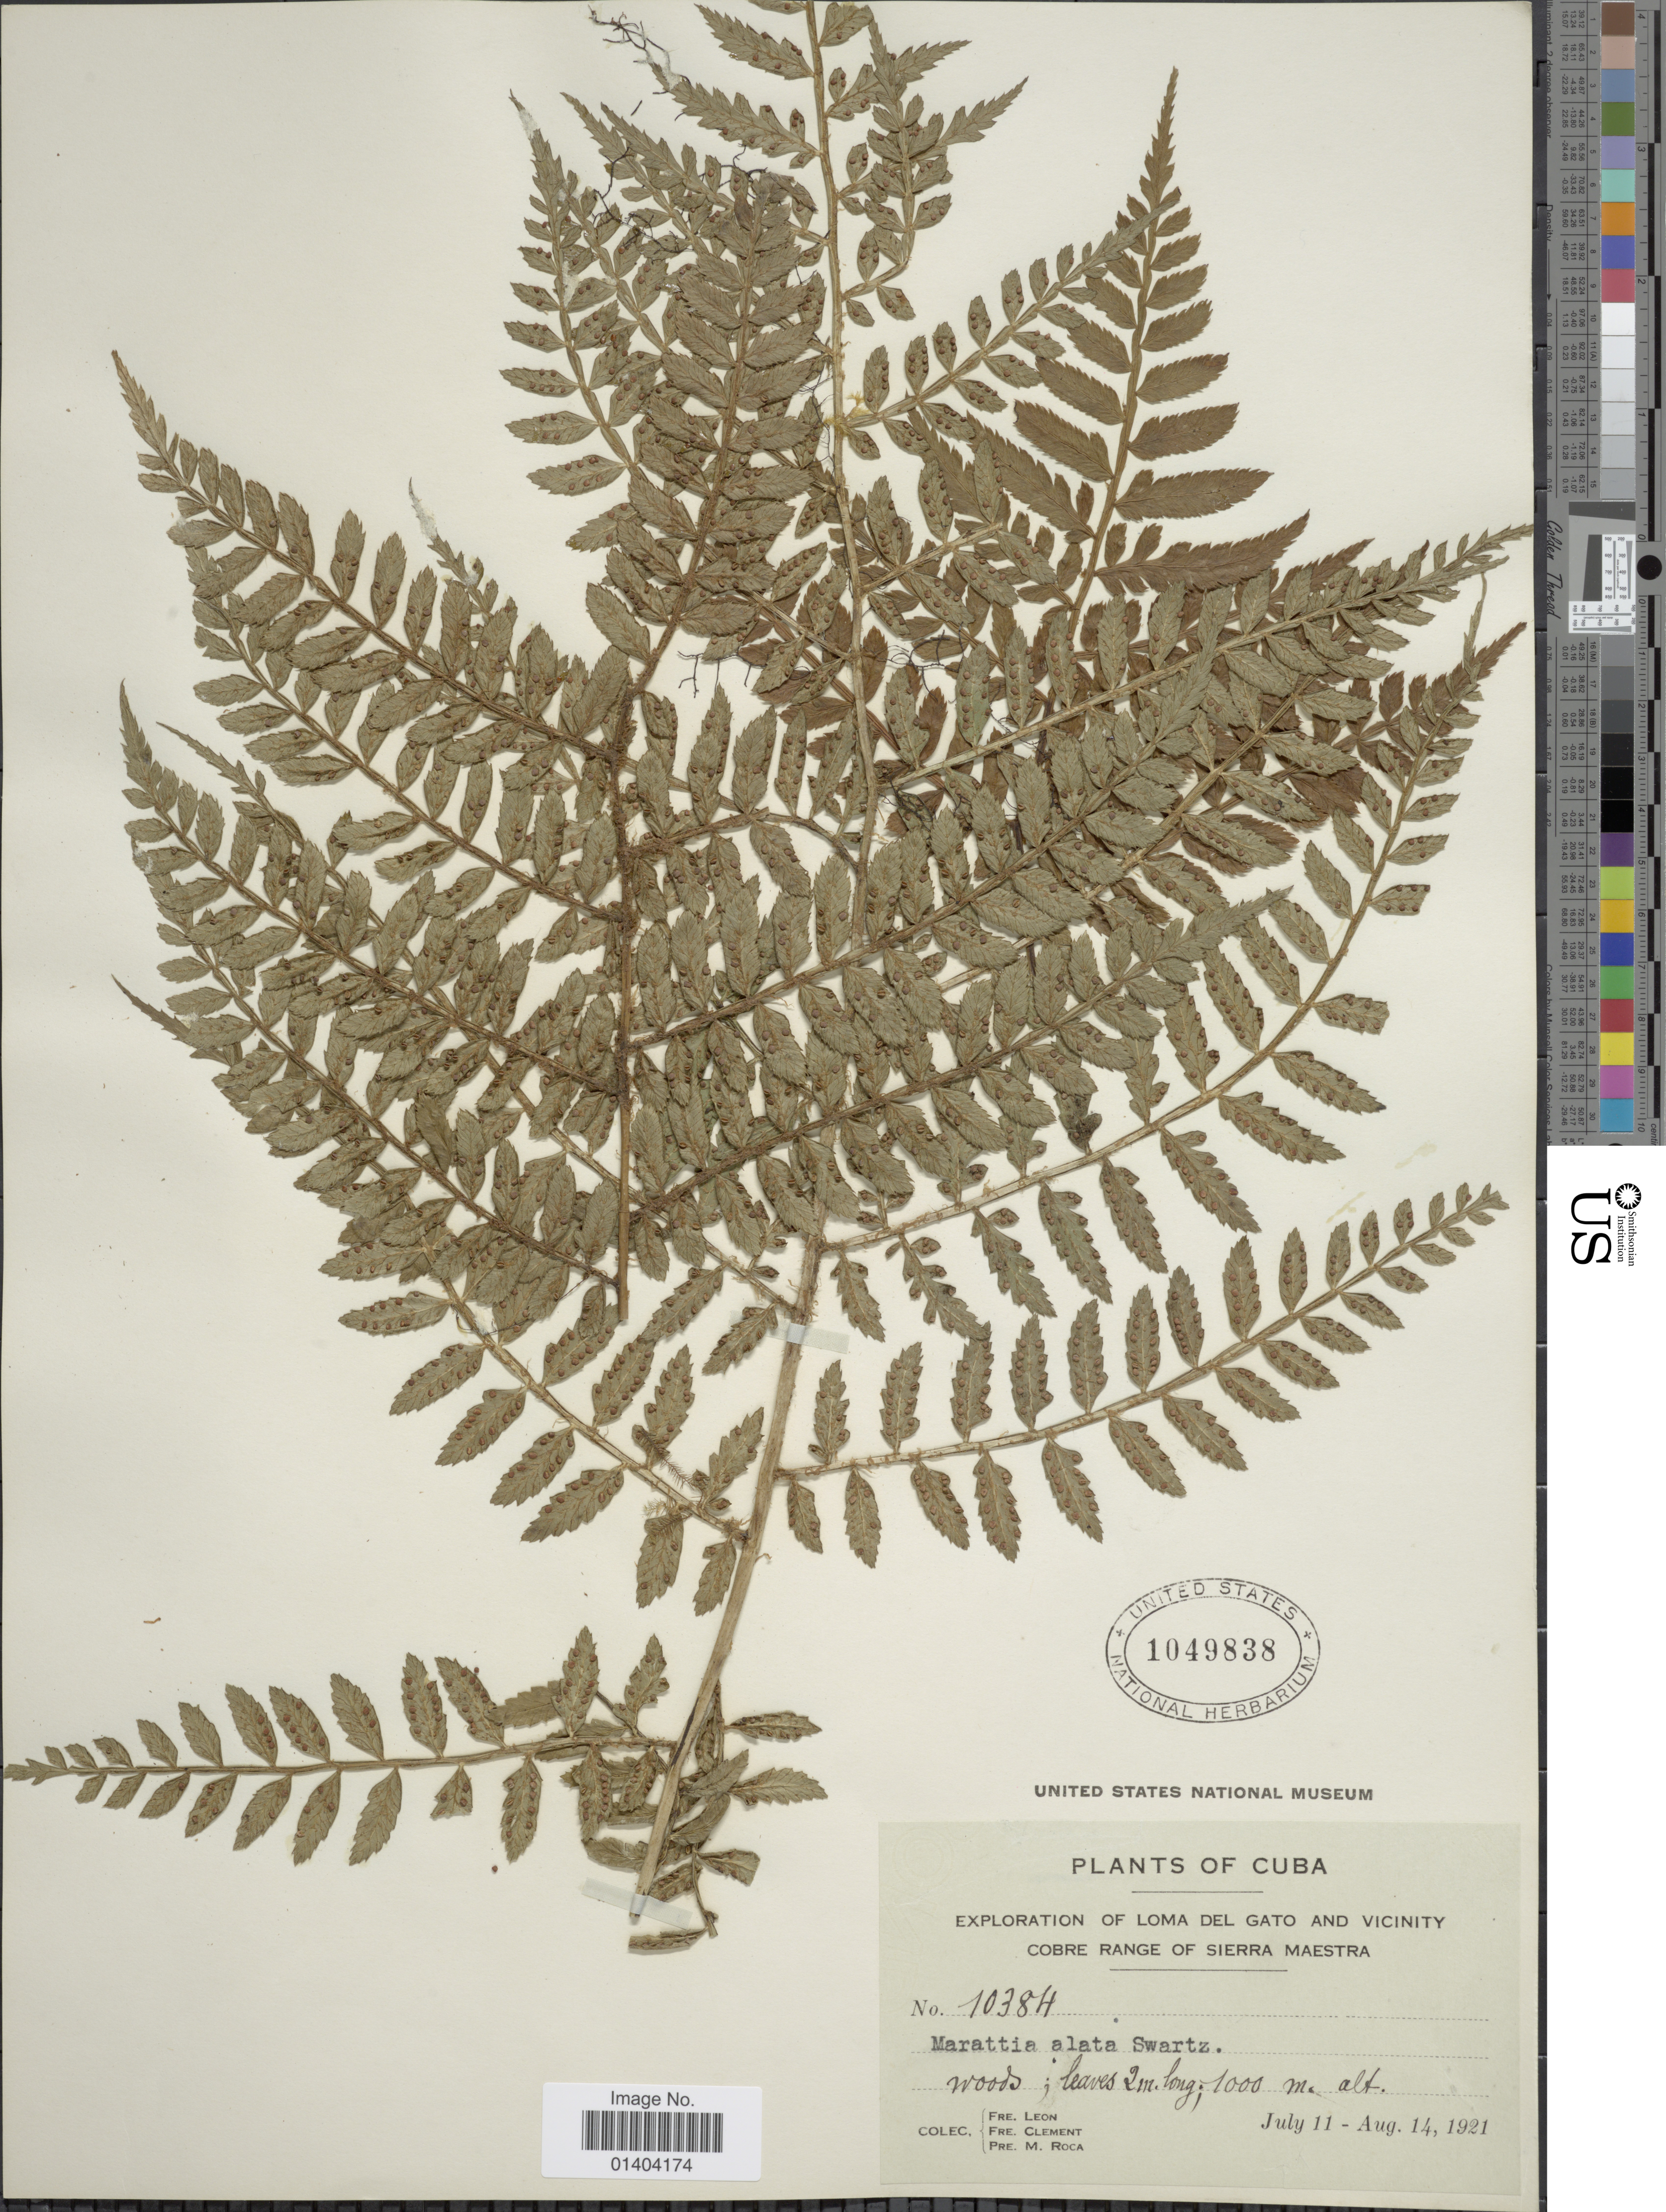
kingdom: Plantae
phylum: Tracheophyta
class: Polypodiopsida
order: Marattiales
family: Marattiaceae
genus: Marattia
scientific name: Marattia alata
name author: Sw.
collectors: F. Leon, B. Clement & P. Roca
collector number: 10384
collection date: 1921-07-11/1921-08-14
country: Cuba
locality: Loma del Gato and vicinity, Cobre Range of Sierra Maestra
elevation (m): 1000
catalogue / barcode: US 1049838